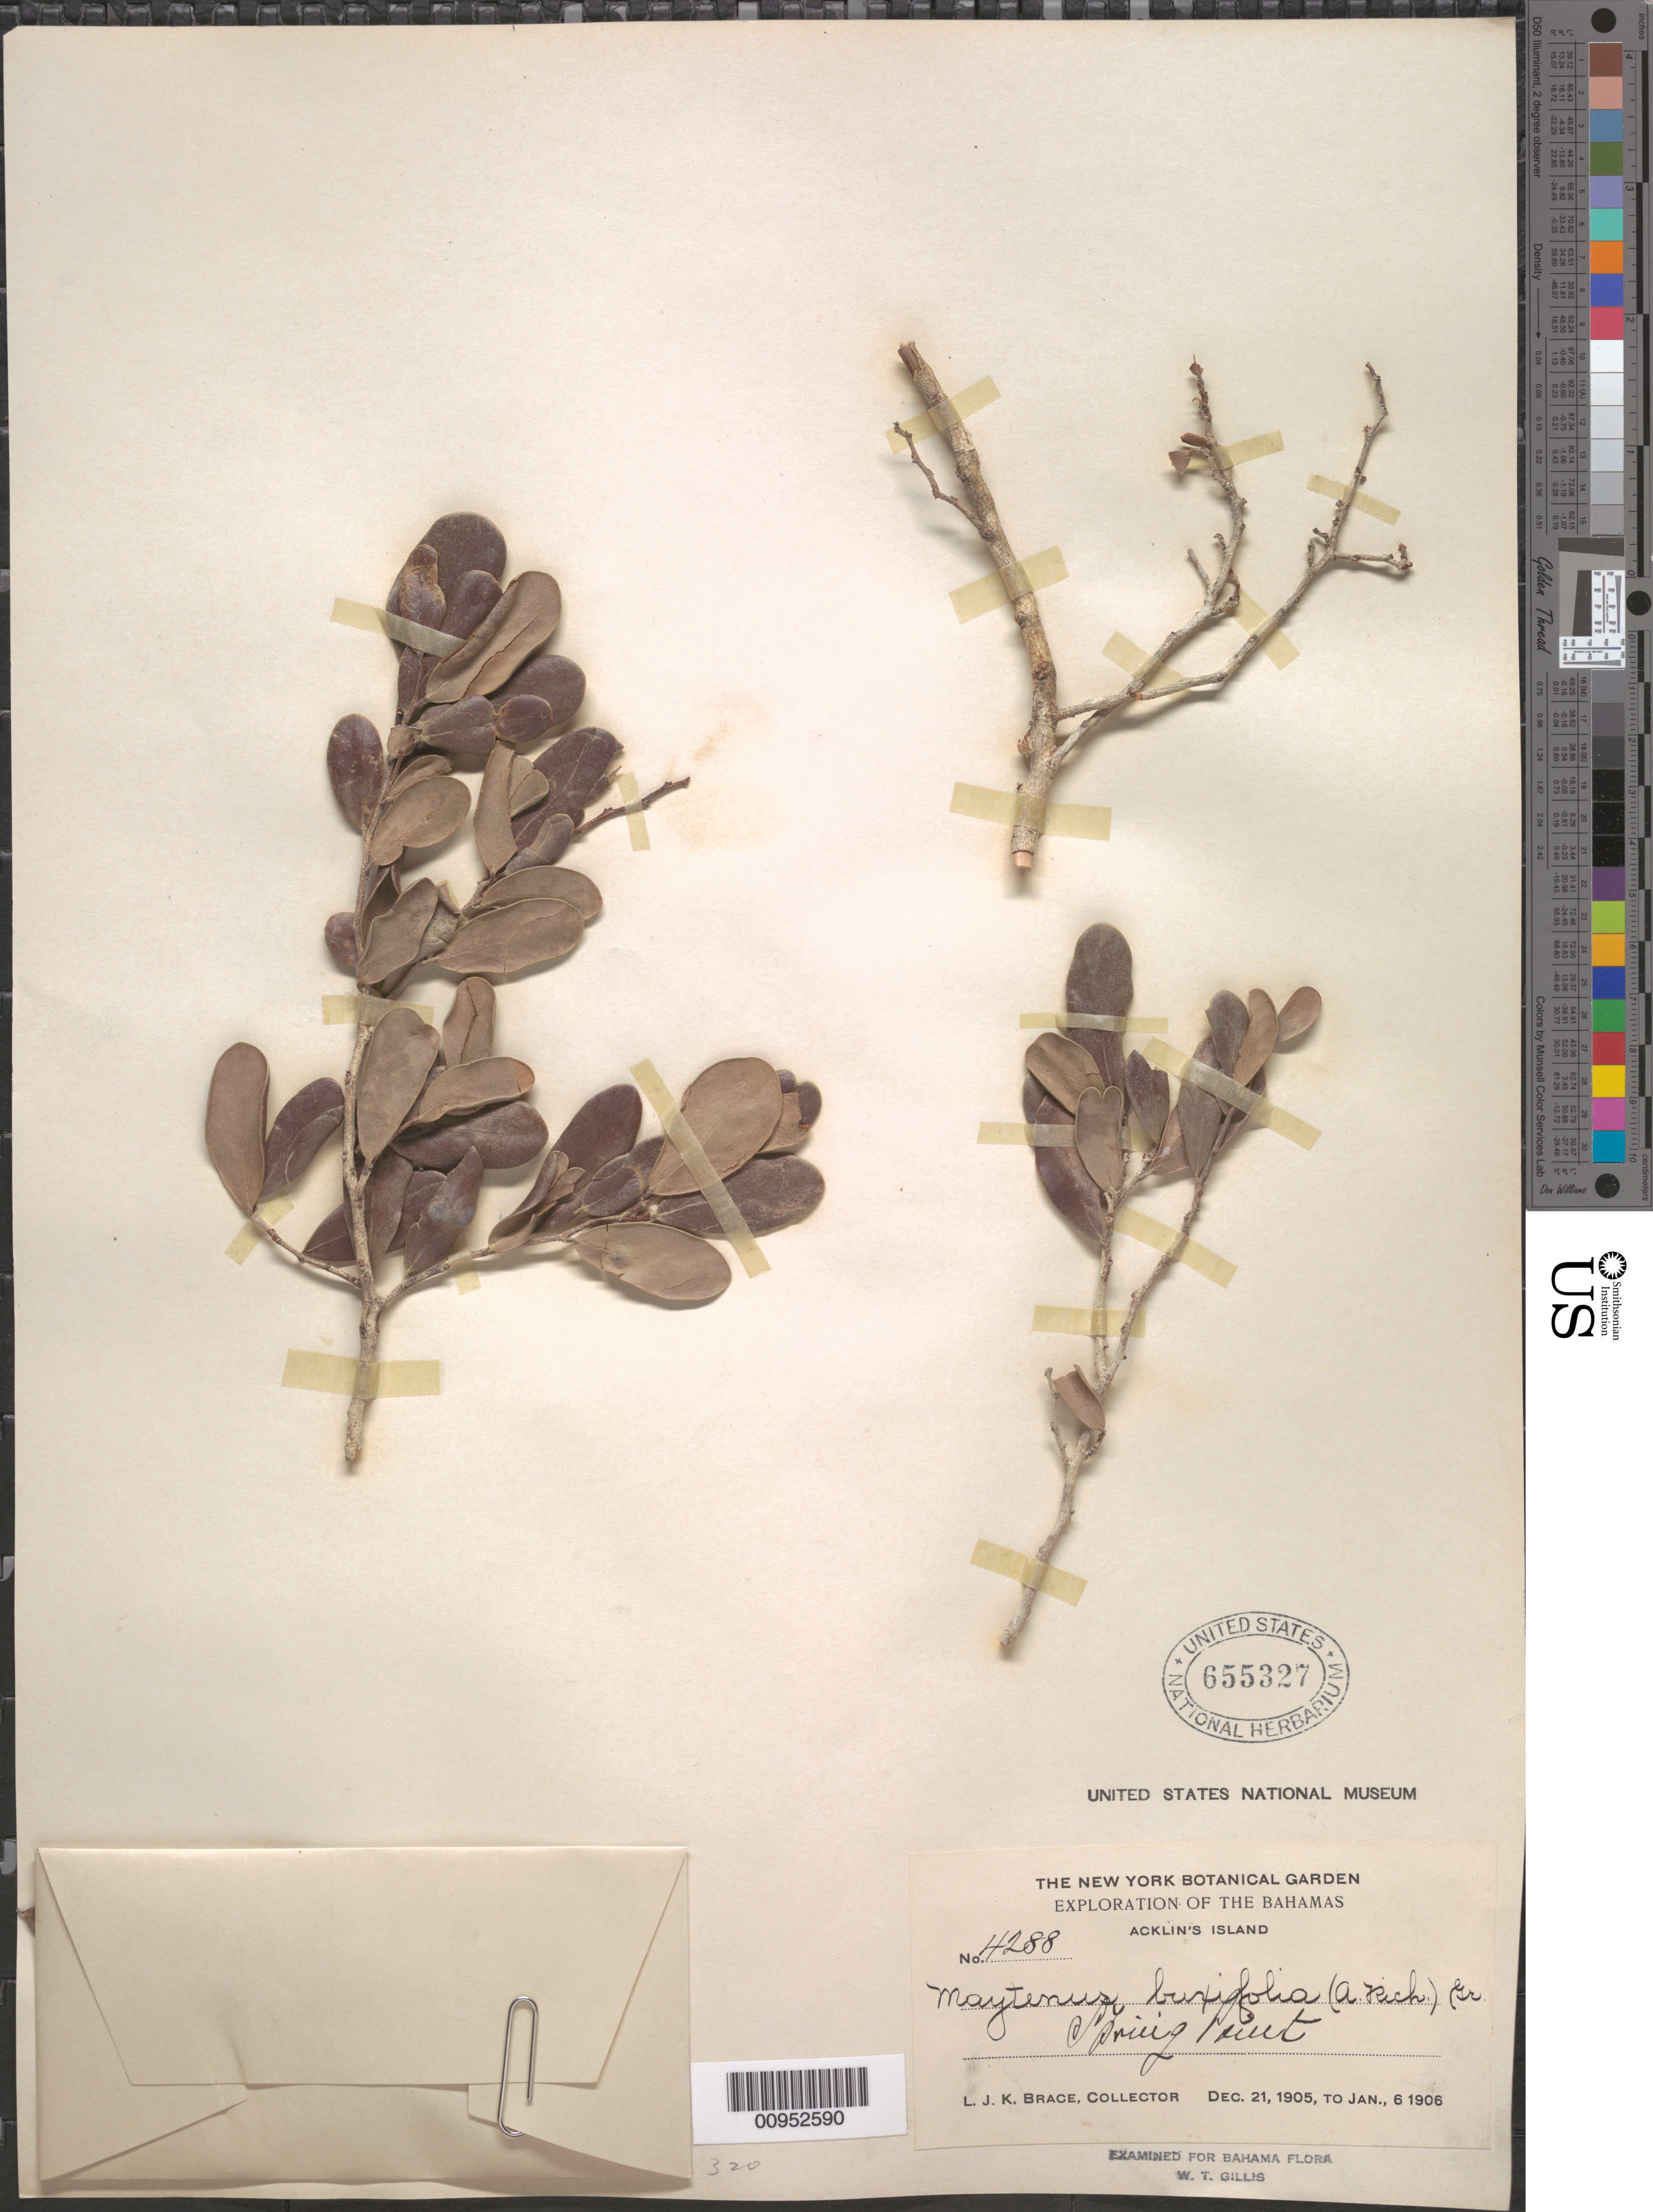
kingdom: Plantae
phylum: Tracheophyta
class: Magnoliopsida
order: Celastrales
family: Celastraceae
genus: Maytenus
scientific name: Maytenus buxifolia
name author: (A. Rich.) Griseb.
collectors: L. J. K. Brace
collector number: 4288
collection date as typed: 21 Dec 1905 to 06 Jan 1906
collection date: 1905-12-21/1906-01-06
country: Bahamas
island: Acklins I.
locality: Spring Point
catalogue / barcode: US 655327